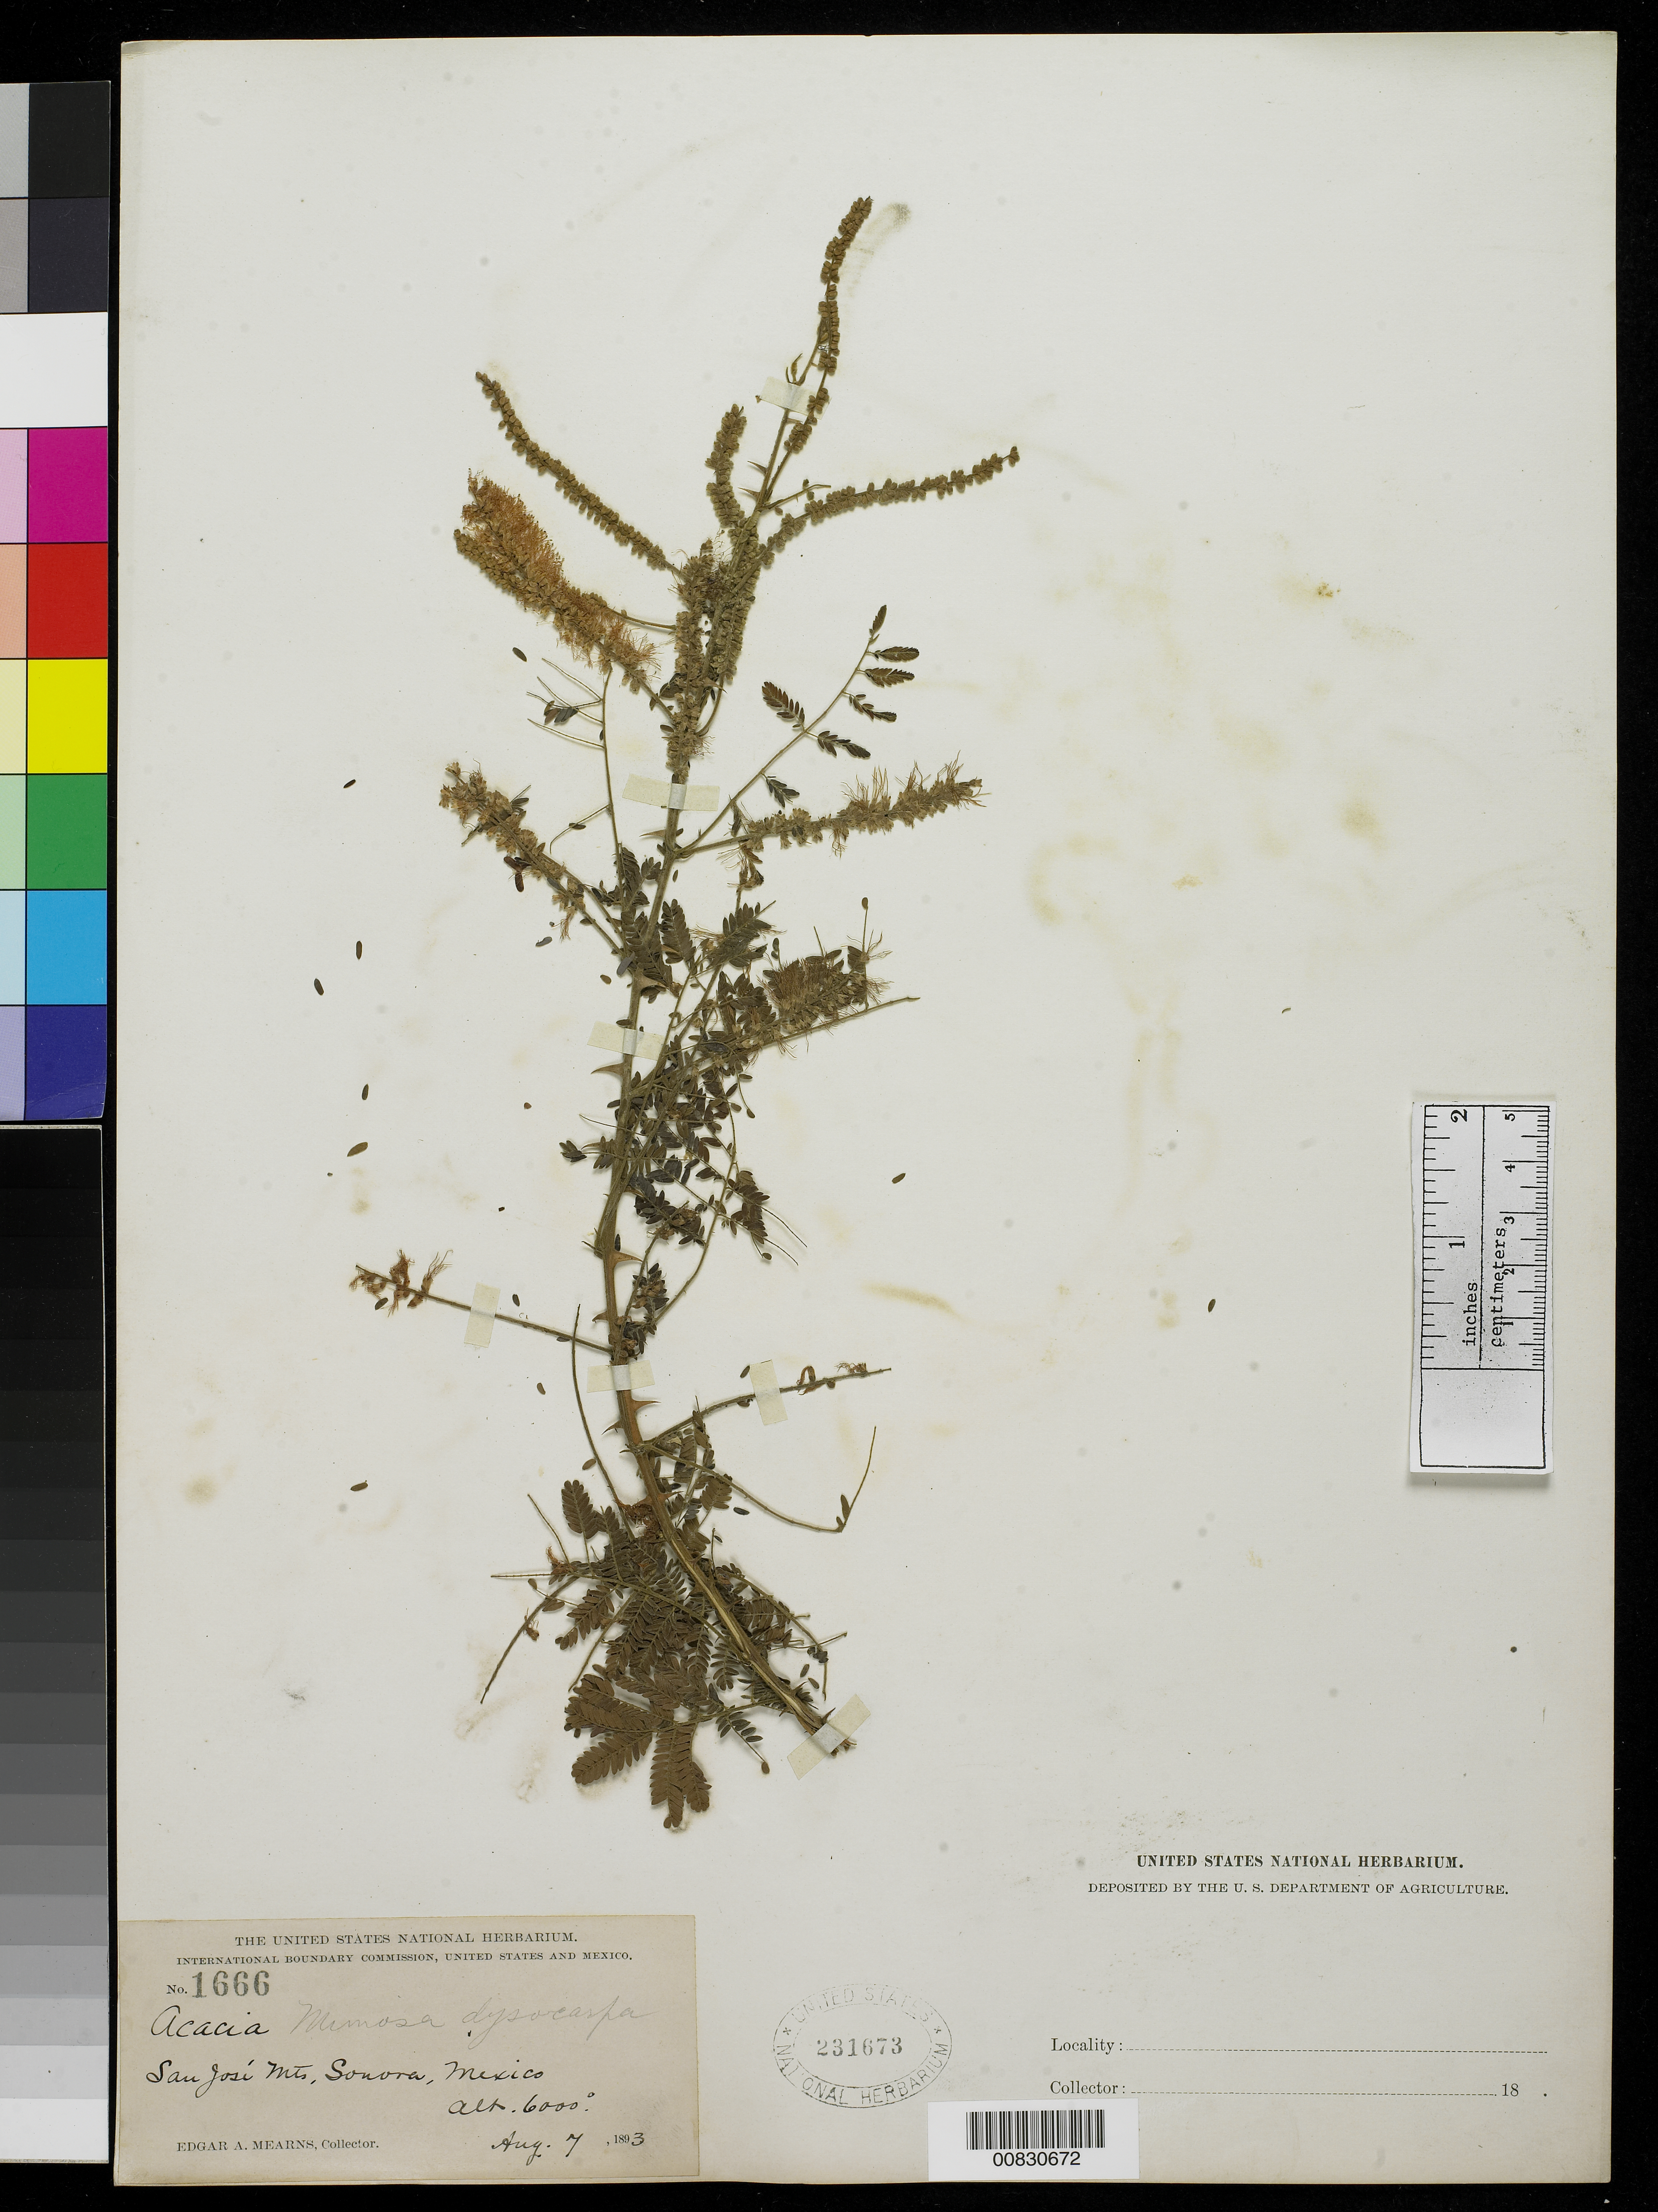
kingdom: Plantae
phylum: Tracheophyta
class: Magnoliopsida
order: Fabales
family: Fabaceae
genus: Mimosa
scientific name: Mimosa wrightii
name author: A. Gray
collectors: E. A. Mearns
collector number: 1666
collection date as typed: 07 Aug 1893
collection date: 1893-08-07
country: Mexico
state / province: Sonora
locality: San José Mts., Sonora.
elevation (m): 1829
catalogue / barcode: US 231673